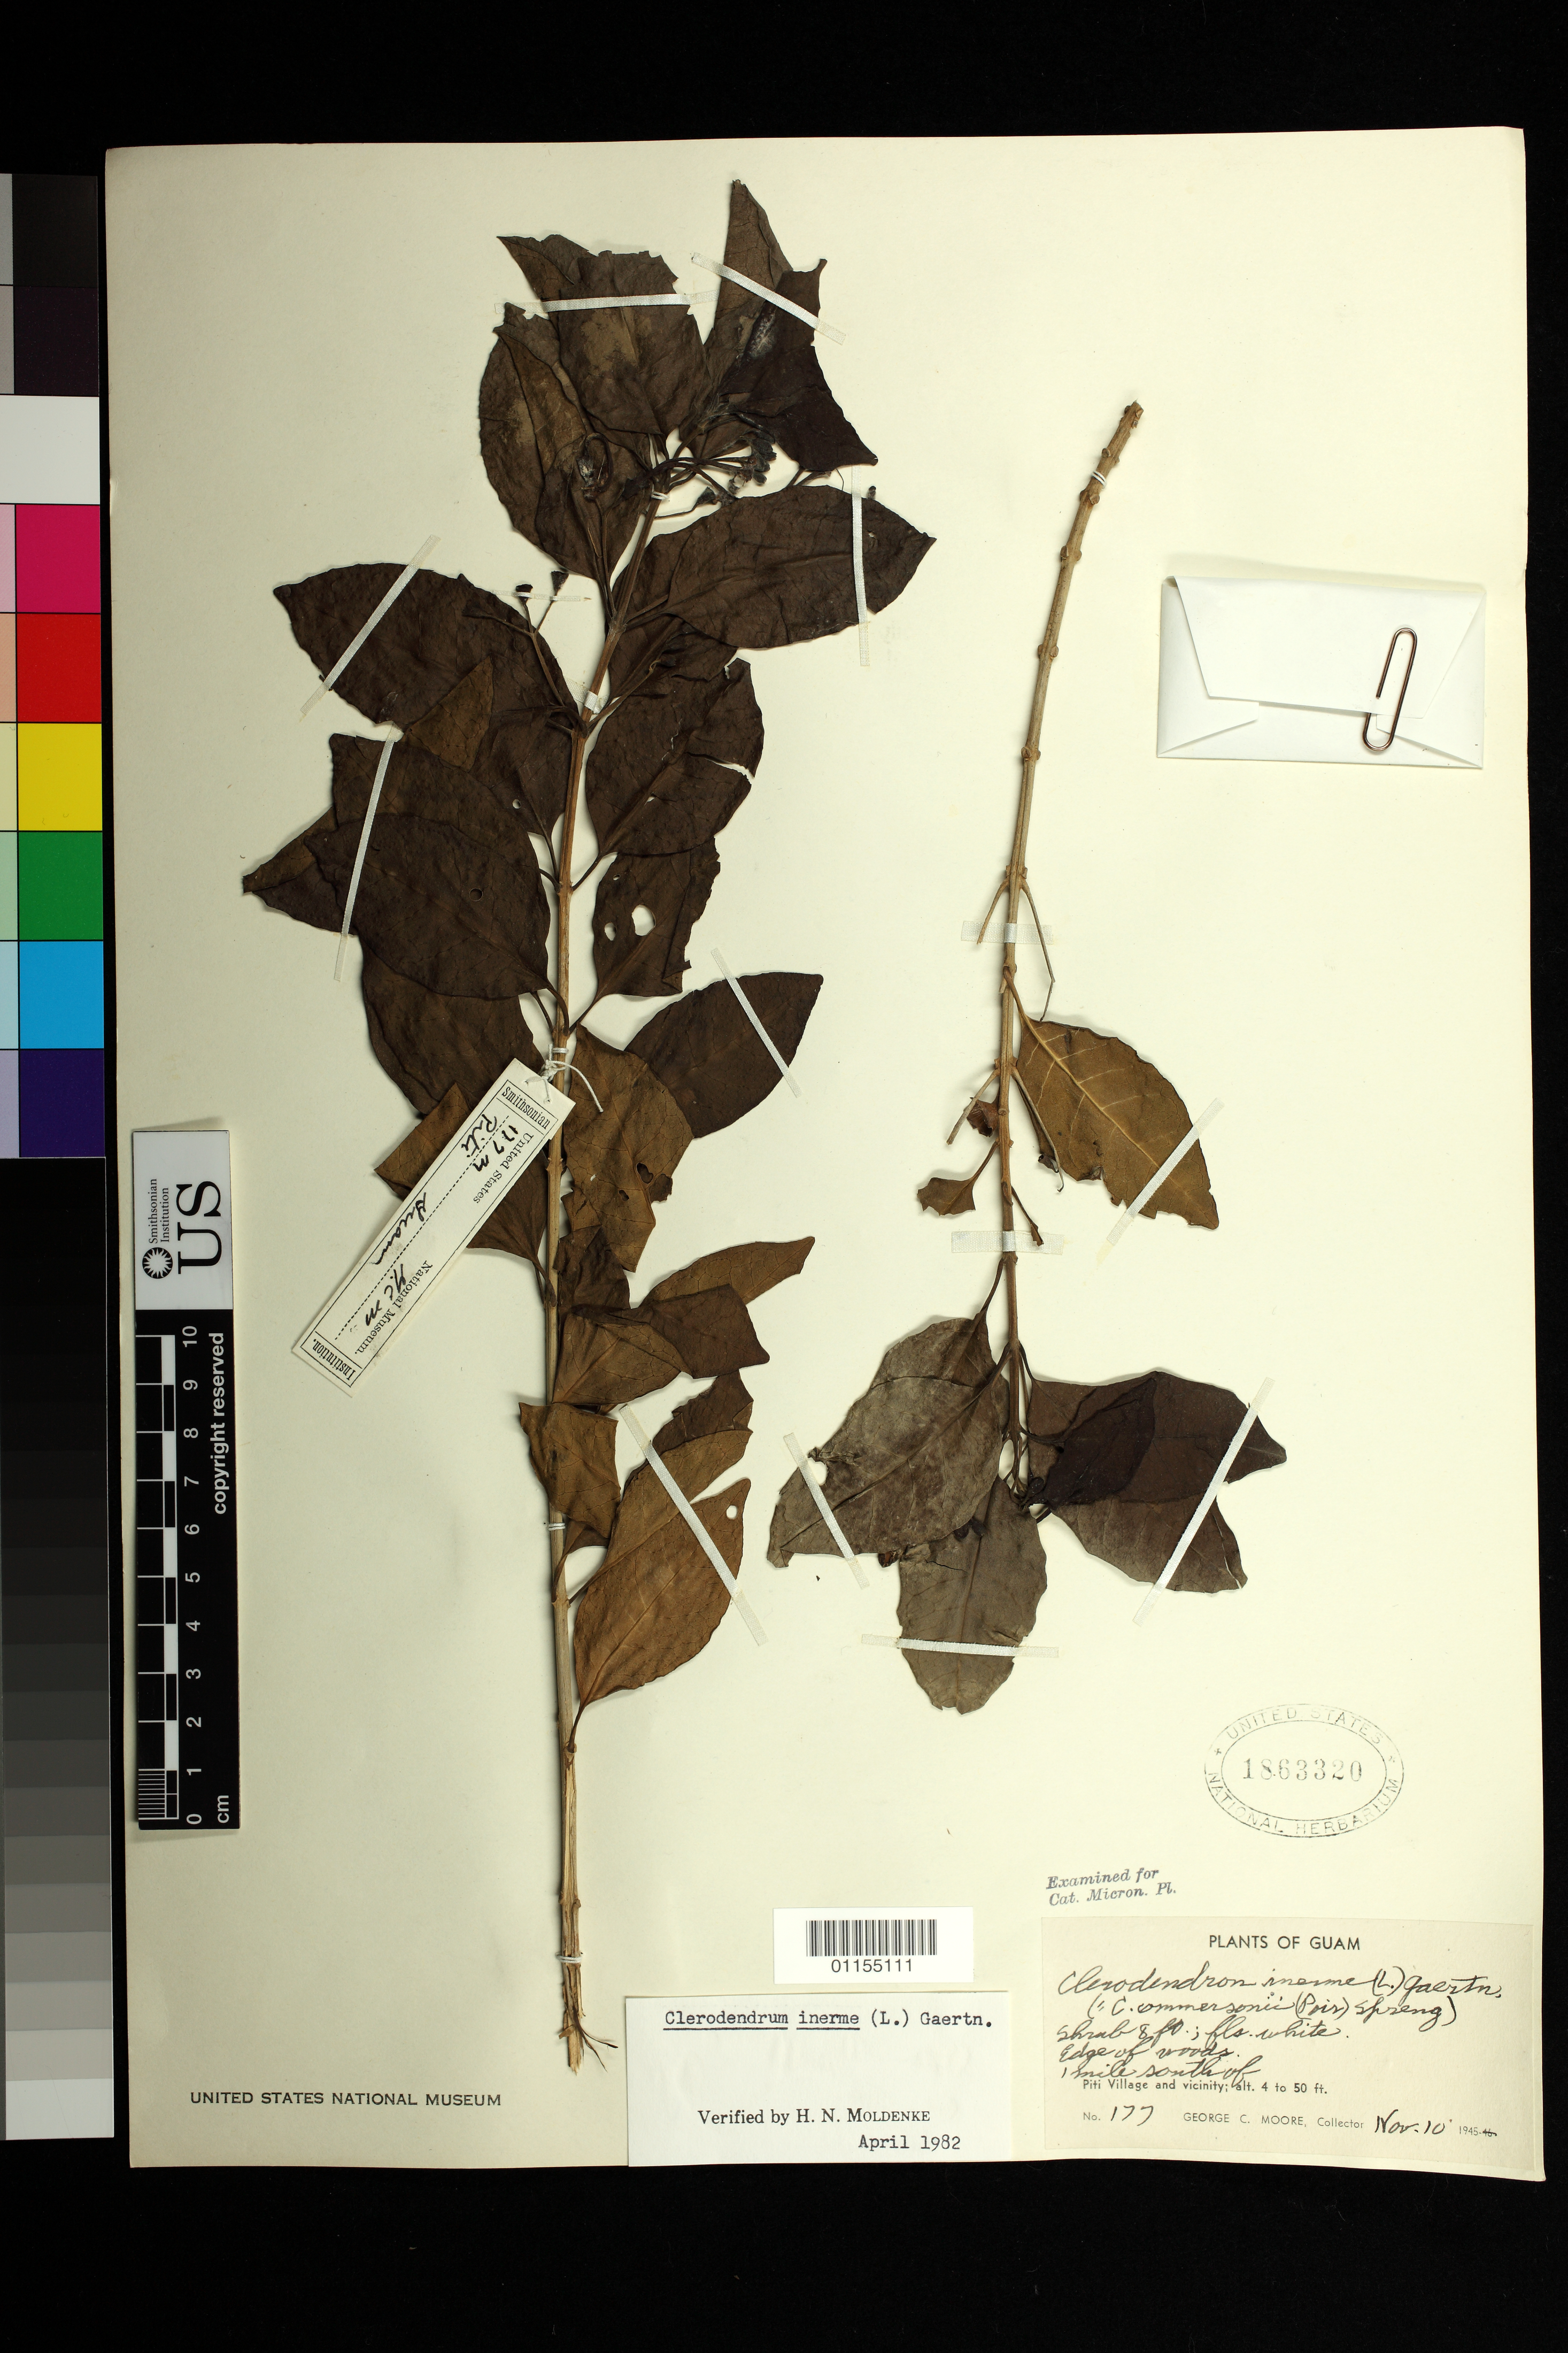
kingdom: Plantae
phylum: Tracheophyta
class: Magnoliopsida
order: Lamiales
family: Lamiaceae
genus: Clerodendrum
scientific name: Clerodendrum inerme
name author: (L.) Gaertn.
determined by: Moldenke, H. N.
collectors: G. C. Moore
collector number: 177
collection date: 1945-11-10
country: Guam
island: Guam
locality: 1 mile S of Pitt Village and vicinity.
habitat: Edge of forest.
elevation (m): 1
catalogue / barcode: US 1863320